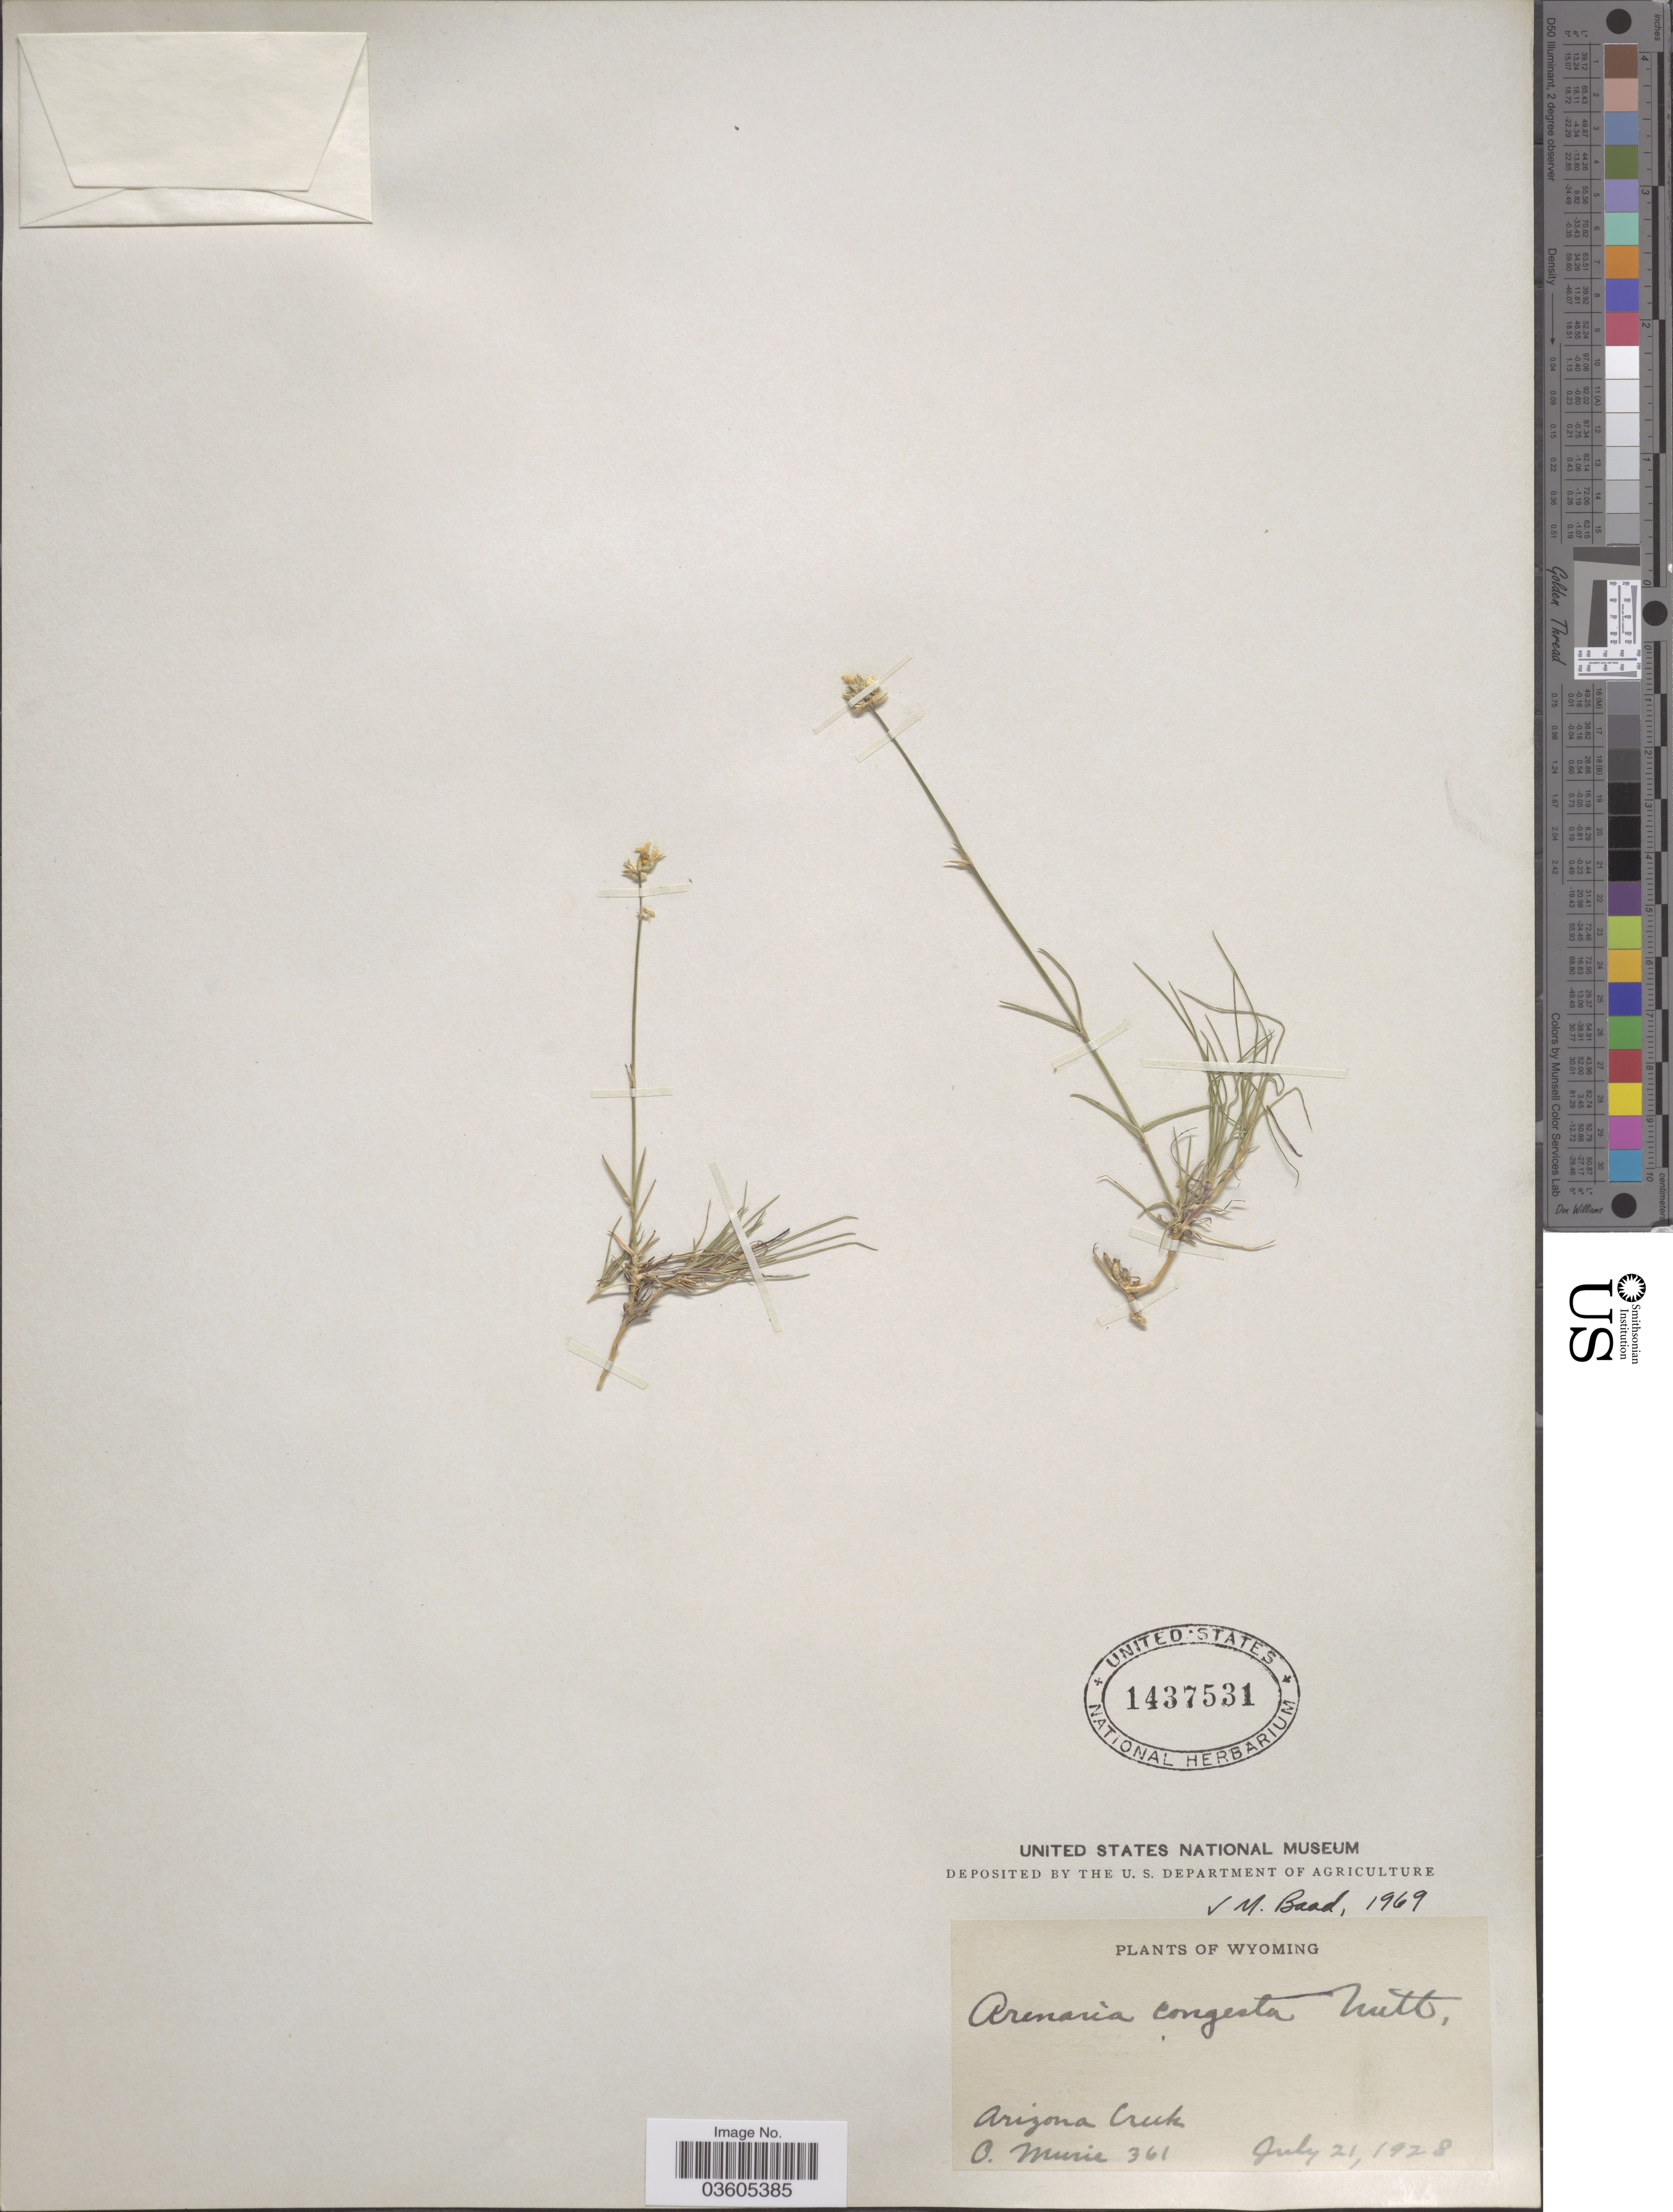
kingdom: Plantae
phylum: Tracheophyta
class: Magnoliopsida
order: Caryophyllales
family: Caryophyllaceae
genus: Eremogone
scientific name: Eremogone congesta var. congesta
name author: (Nutt.) Ikonn.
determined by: Strong, Mark T., (BOT), Smithsonian Institution - National Museum of Natural History (UNITED STATES)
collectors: O. Murie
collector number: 361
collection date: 1928-07-21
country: United States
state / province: Wyoming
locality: Arizona Creek.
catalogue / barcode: US 1437531